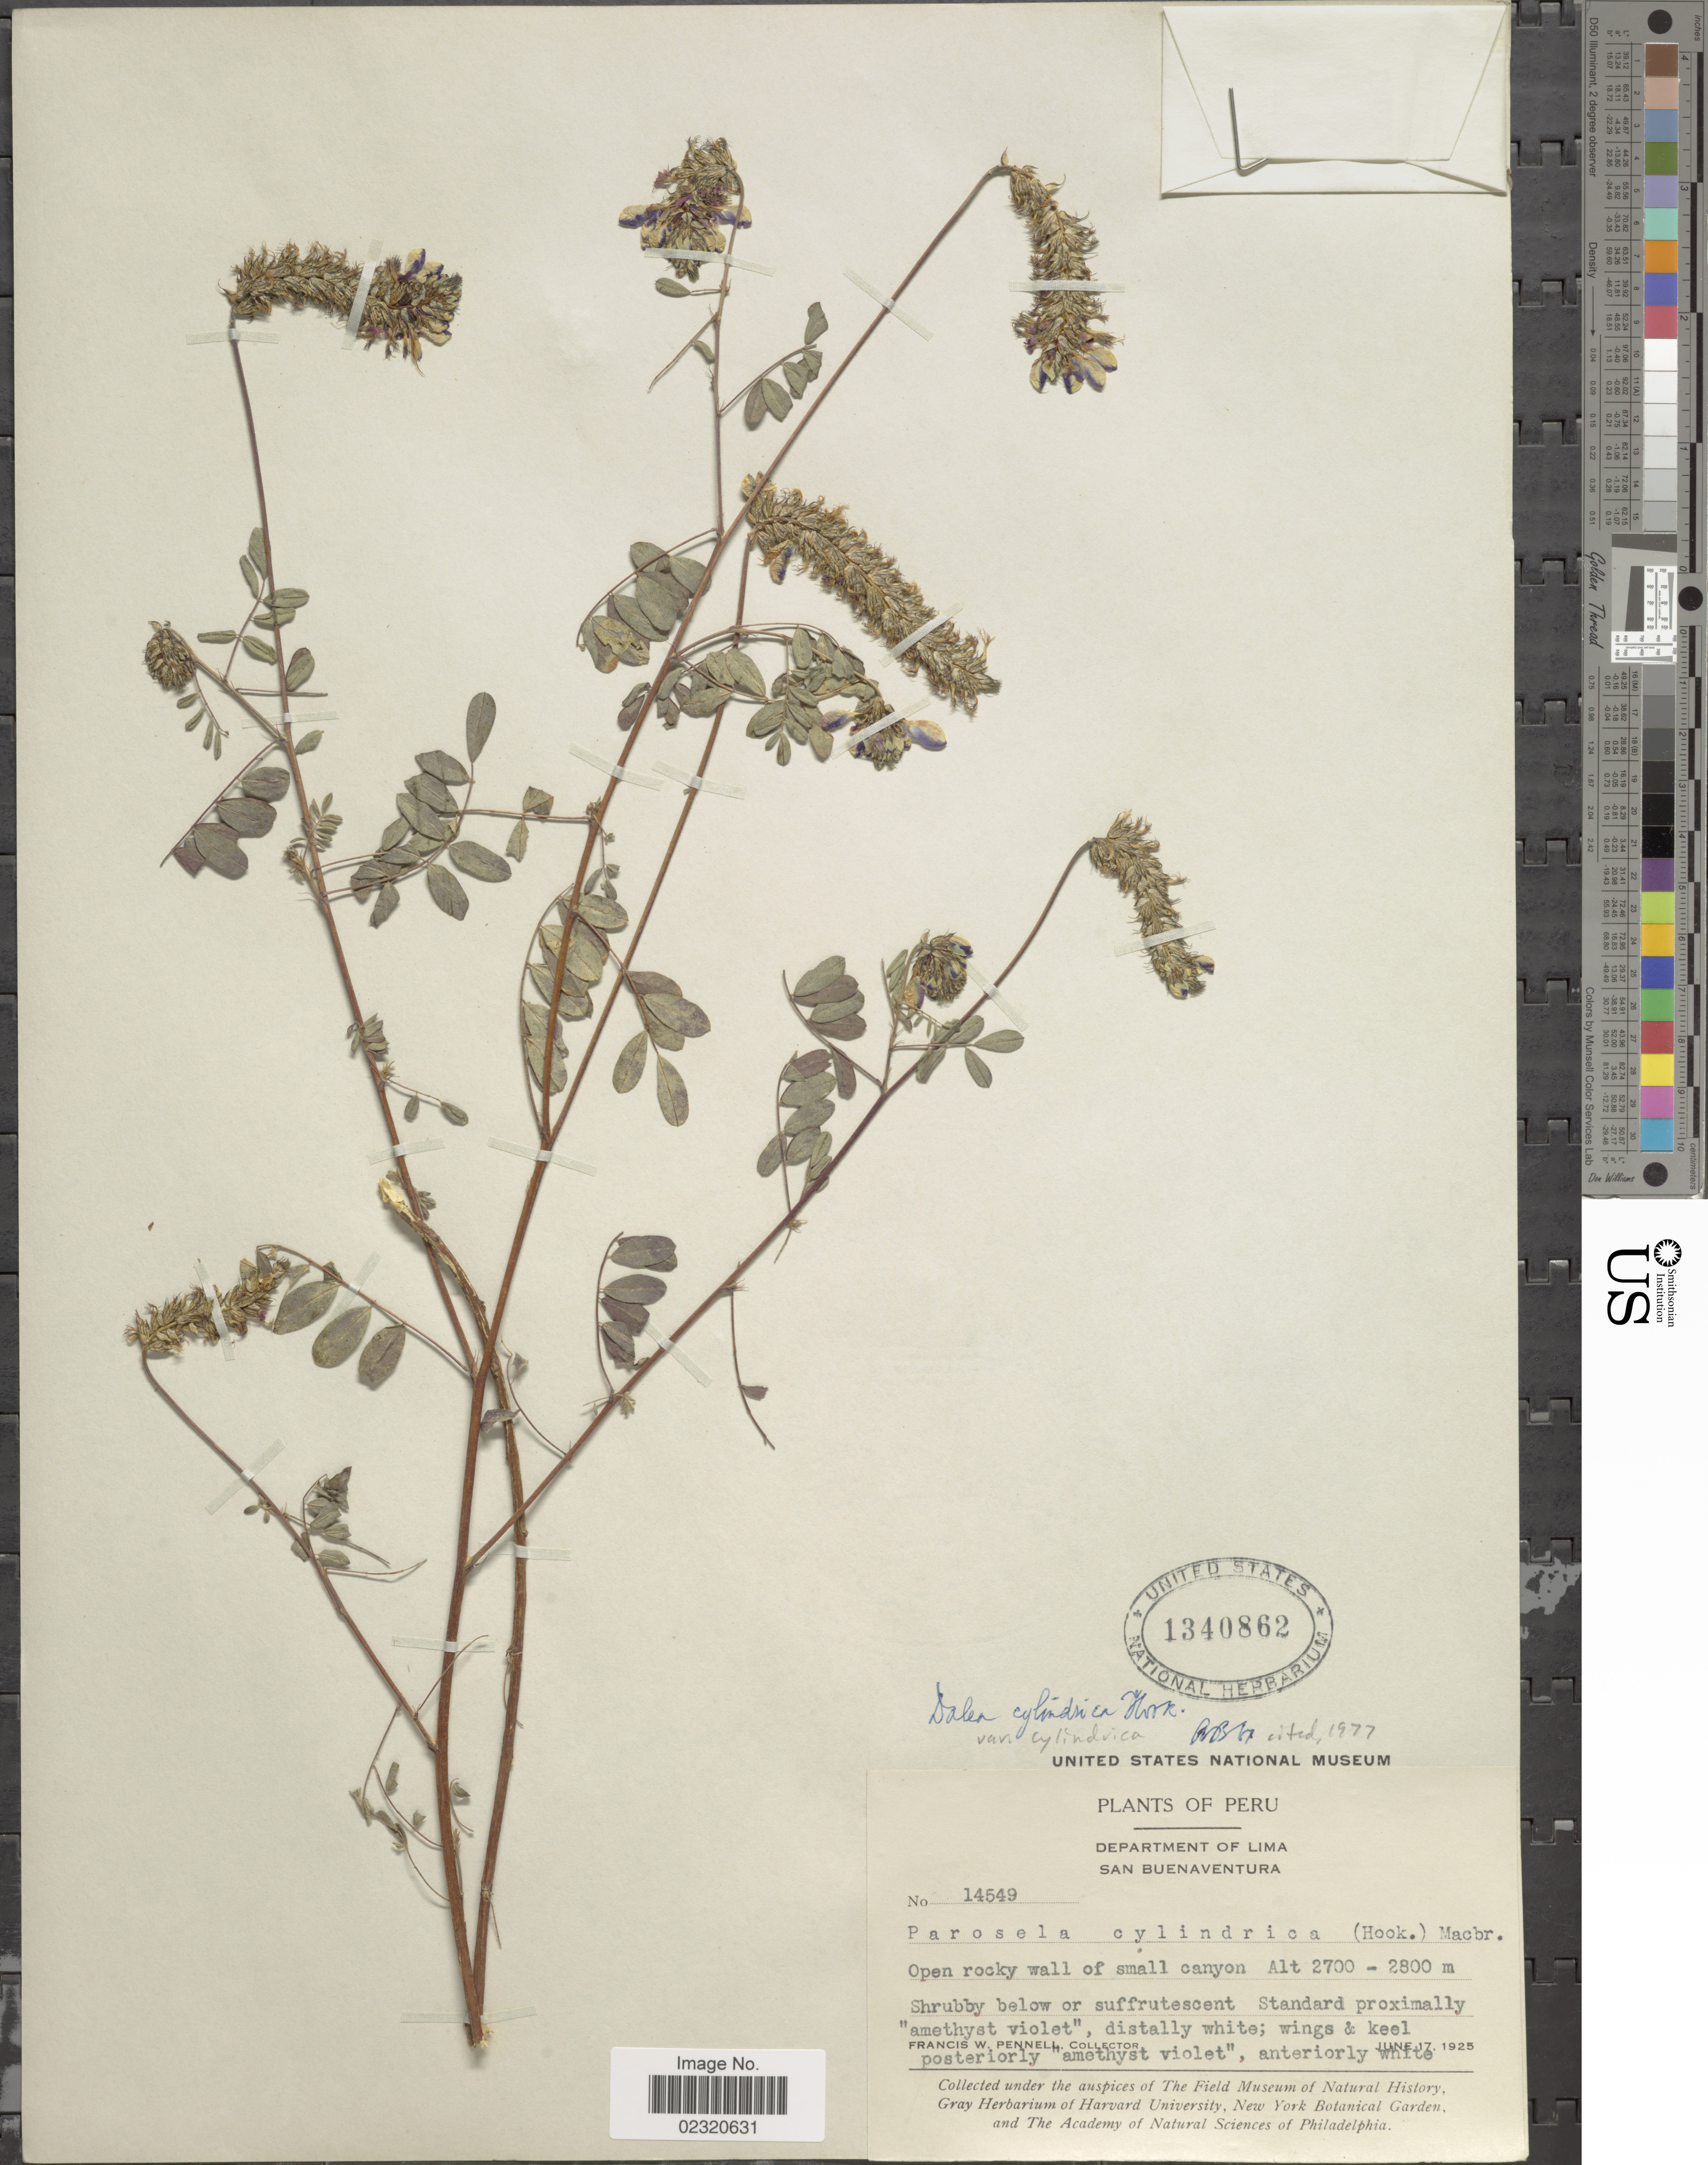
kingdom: Plantae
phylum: Tracheophyta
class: Magnoliopsida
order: Fabales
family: Fabaceae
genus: Dalea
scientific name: Dalea cylindrica var. cylindrica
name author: Hook.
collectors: F. W. Pennell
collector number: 14549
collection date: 1925-06-17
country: Peru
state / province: Lima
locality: San Buenaventura,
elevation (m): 2700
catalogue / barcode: US 1340862